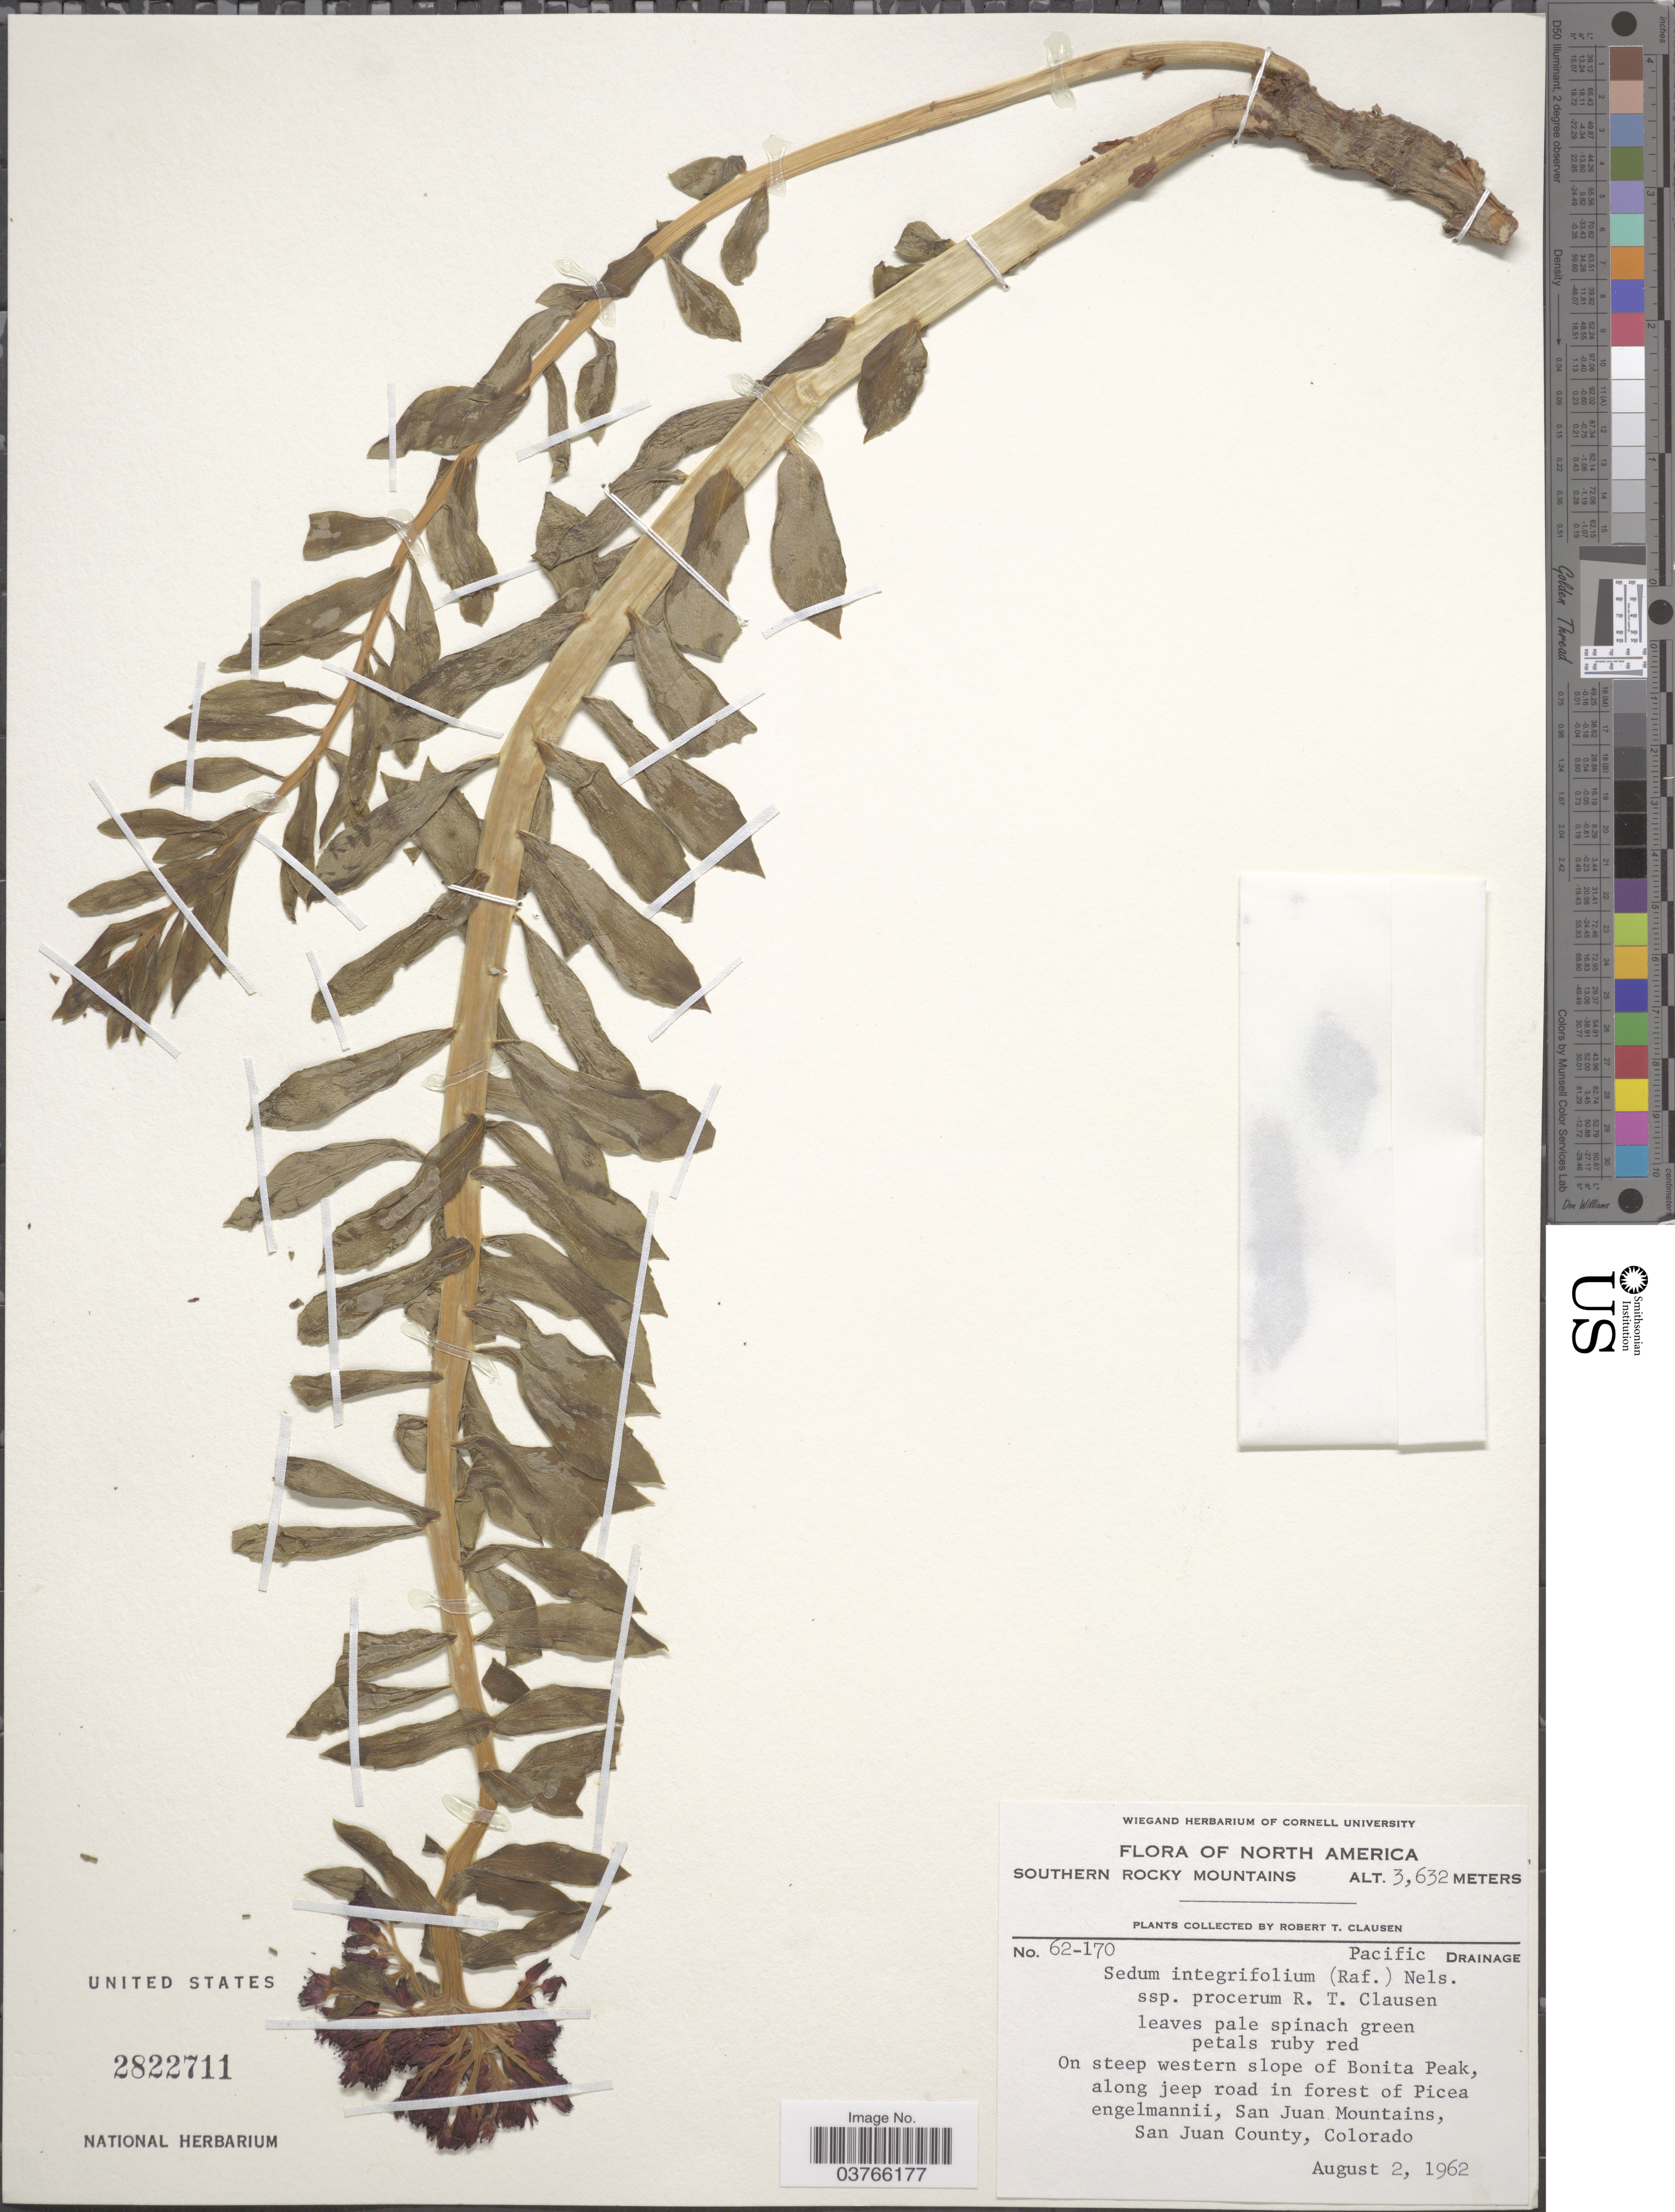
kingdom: Plantae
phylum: Tracheophyta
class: Magnoliopsida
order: Saxifragales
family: Crassulaceae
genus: Rhodiola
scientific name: Rhodiola integrifolia subsp. integrifolia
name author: Raf.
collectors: R. T. Clausen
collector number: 62-170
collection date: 1962-08-02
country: United States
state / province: Colorado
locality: Southern Rocky Mountains. Pacific Drainage. On steep western slope of Bonita Peak, along jeep road in forest of Picea engelmannii, San Juan Mountains, San Juan County.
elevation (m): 3632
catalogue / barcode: US 2822711